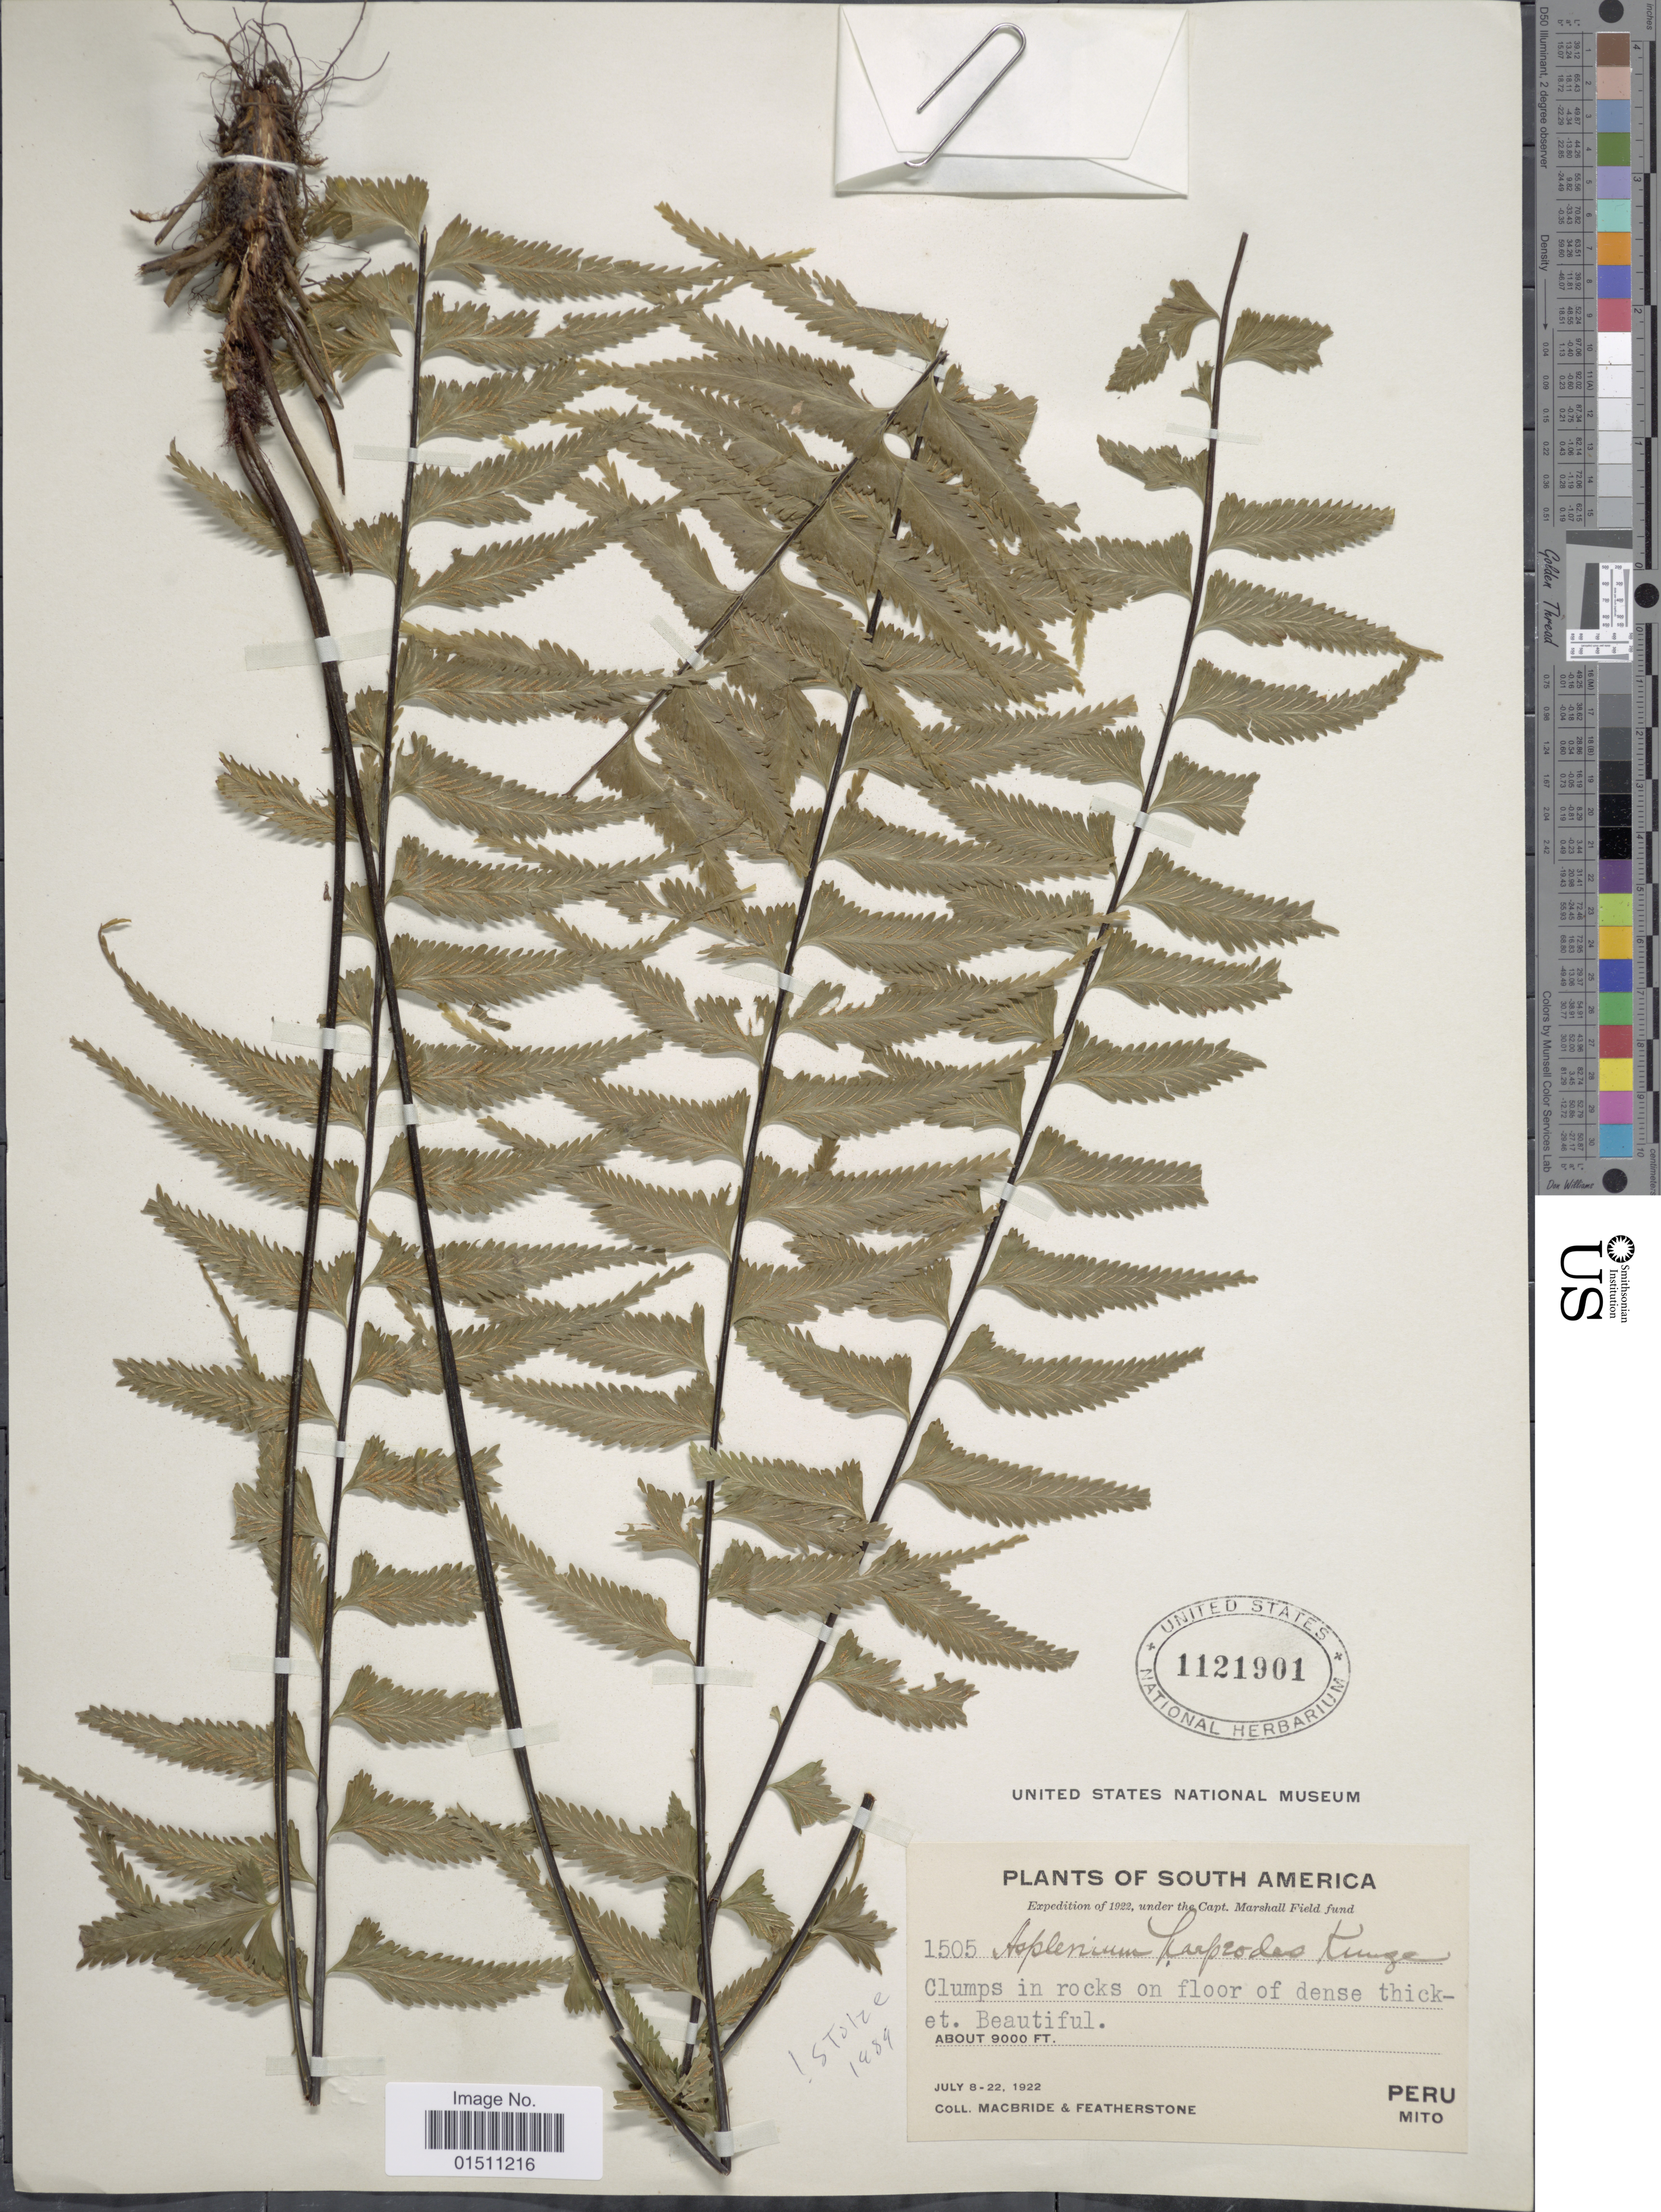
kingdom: Plantae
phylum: Tracheophyta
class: Polypodiopsida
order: Polypodiales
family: Aspleniaceae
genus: Asplenium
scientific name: Asplenium harpeodes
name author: Kunze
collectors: Macbride, -- & -. Featherstone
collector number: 1505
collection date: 1922-07-08/1922-07-22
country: Peru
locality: South America, Peru, Mito.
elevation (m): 2743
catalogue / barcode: US 1121901